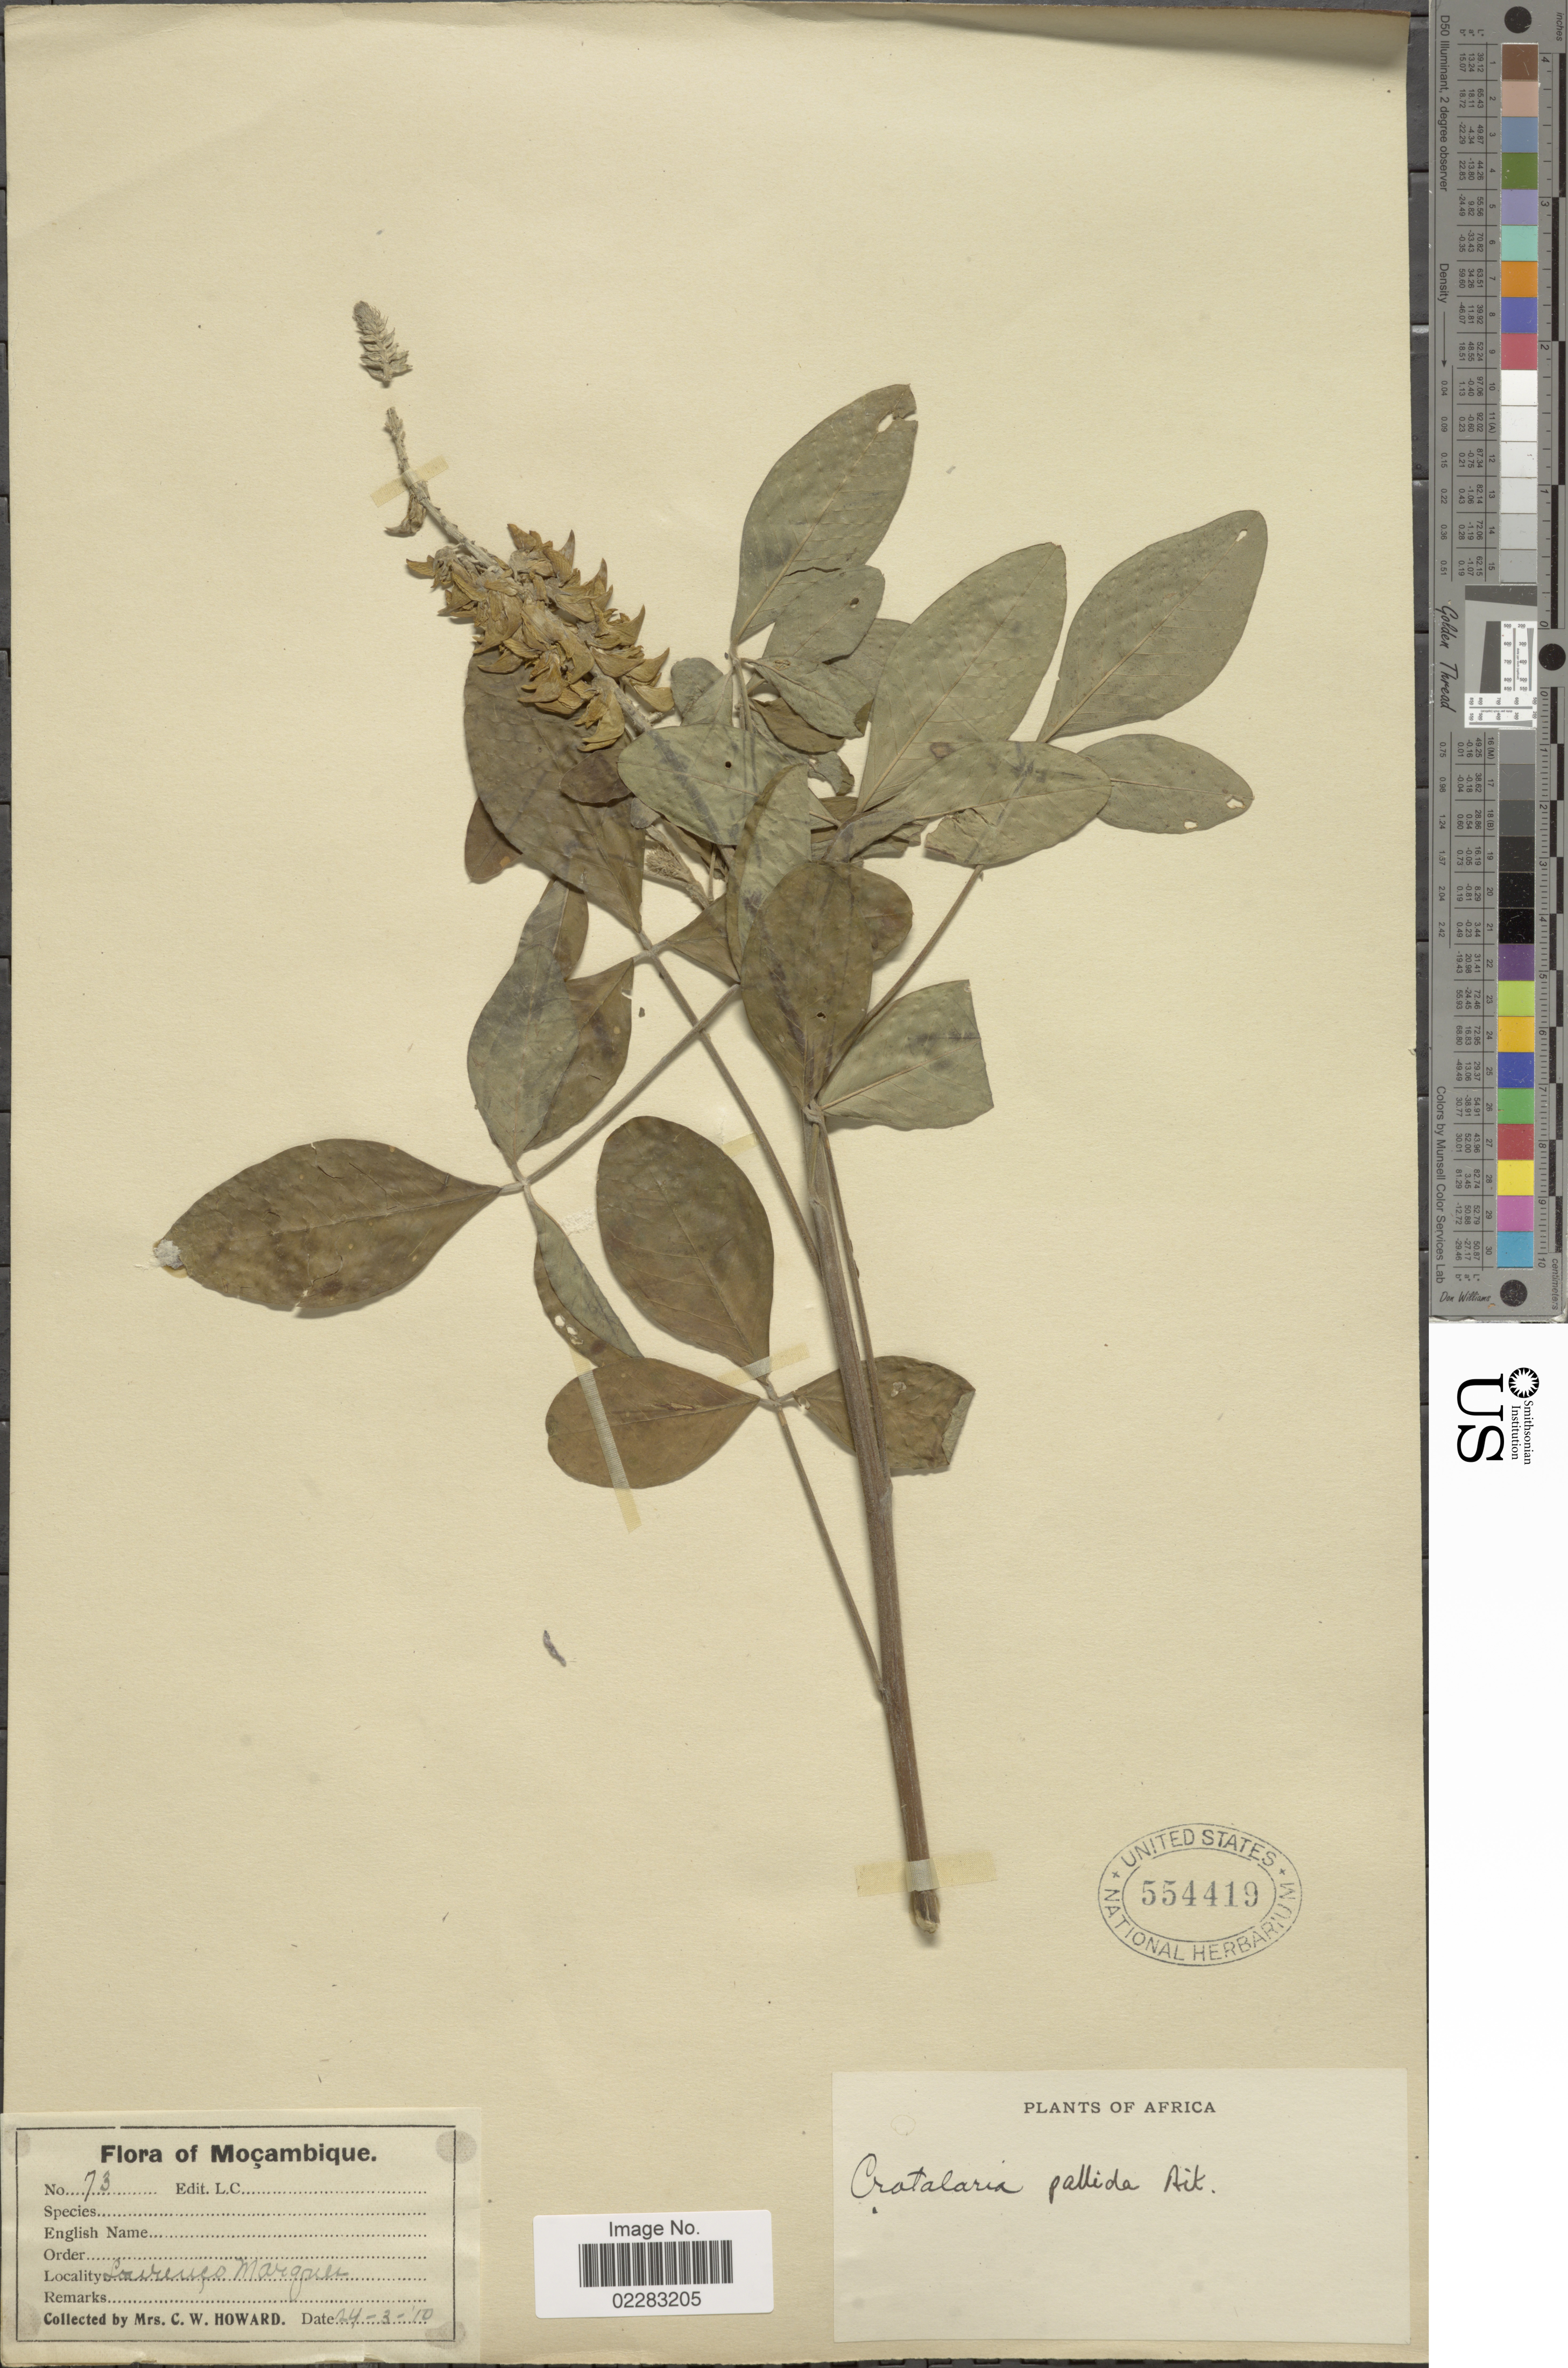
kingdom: Plantae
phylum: Tracheophyta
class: Magnoliopsida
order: Fabales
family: Fabaceae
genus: Crotalaria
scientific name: Crotalaria pallida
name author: Aiton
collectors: C. W. Howard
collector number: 73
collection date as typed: Transcribed d/m/y: 24/3/10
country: Mozambique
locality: Mocambique, Lourenço Marques, Africa.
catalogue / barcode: US 554419